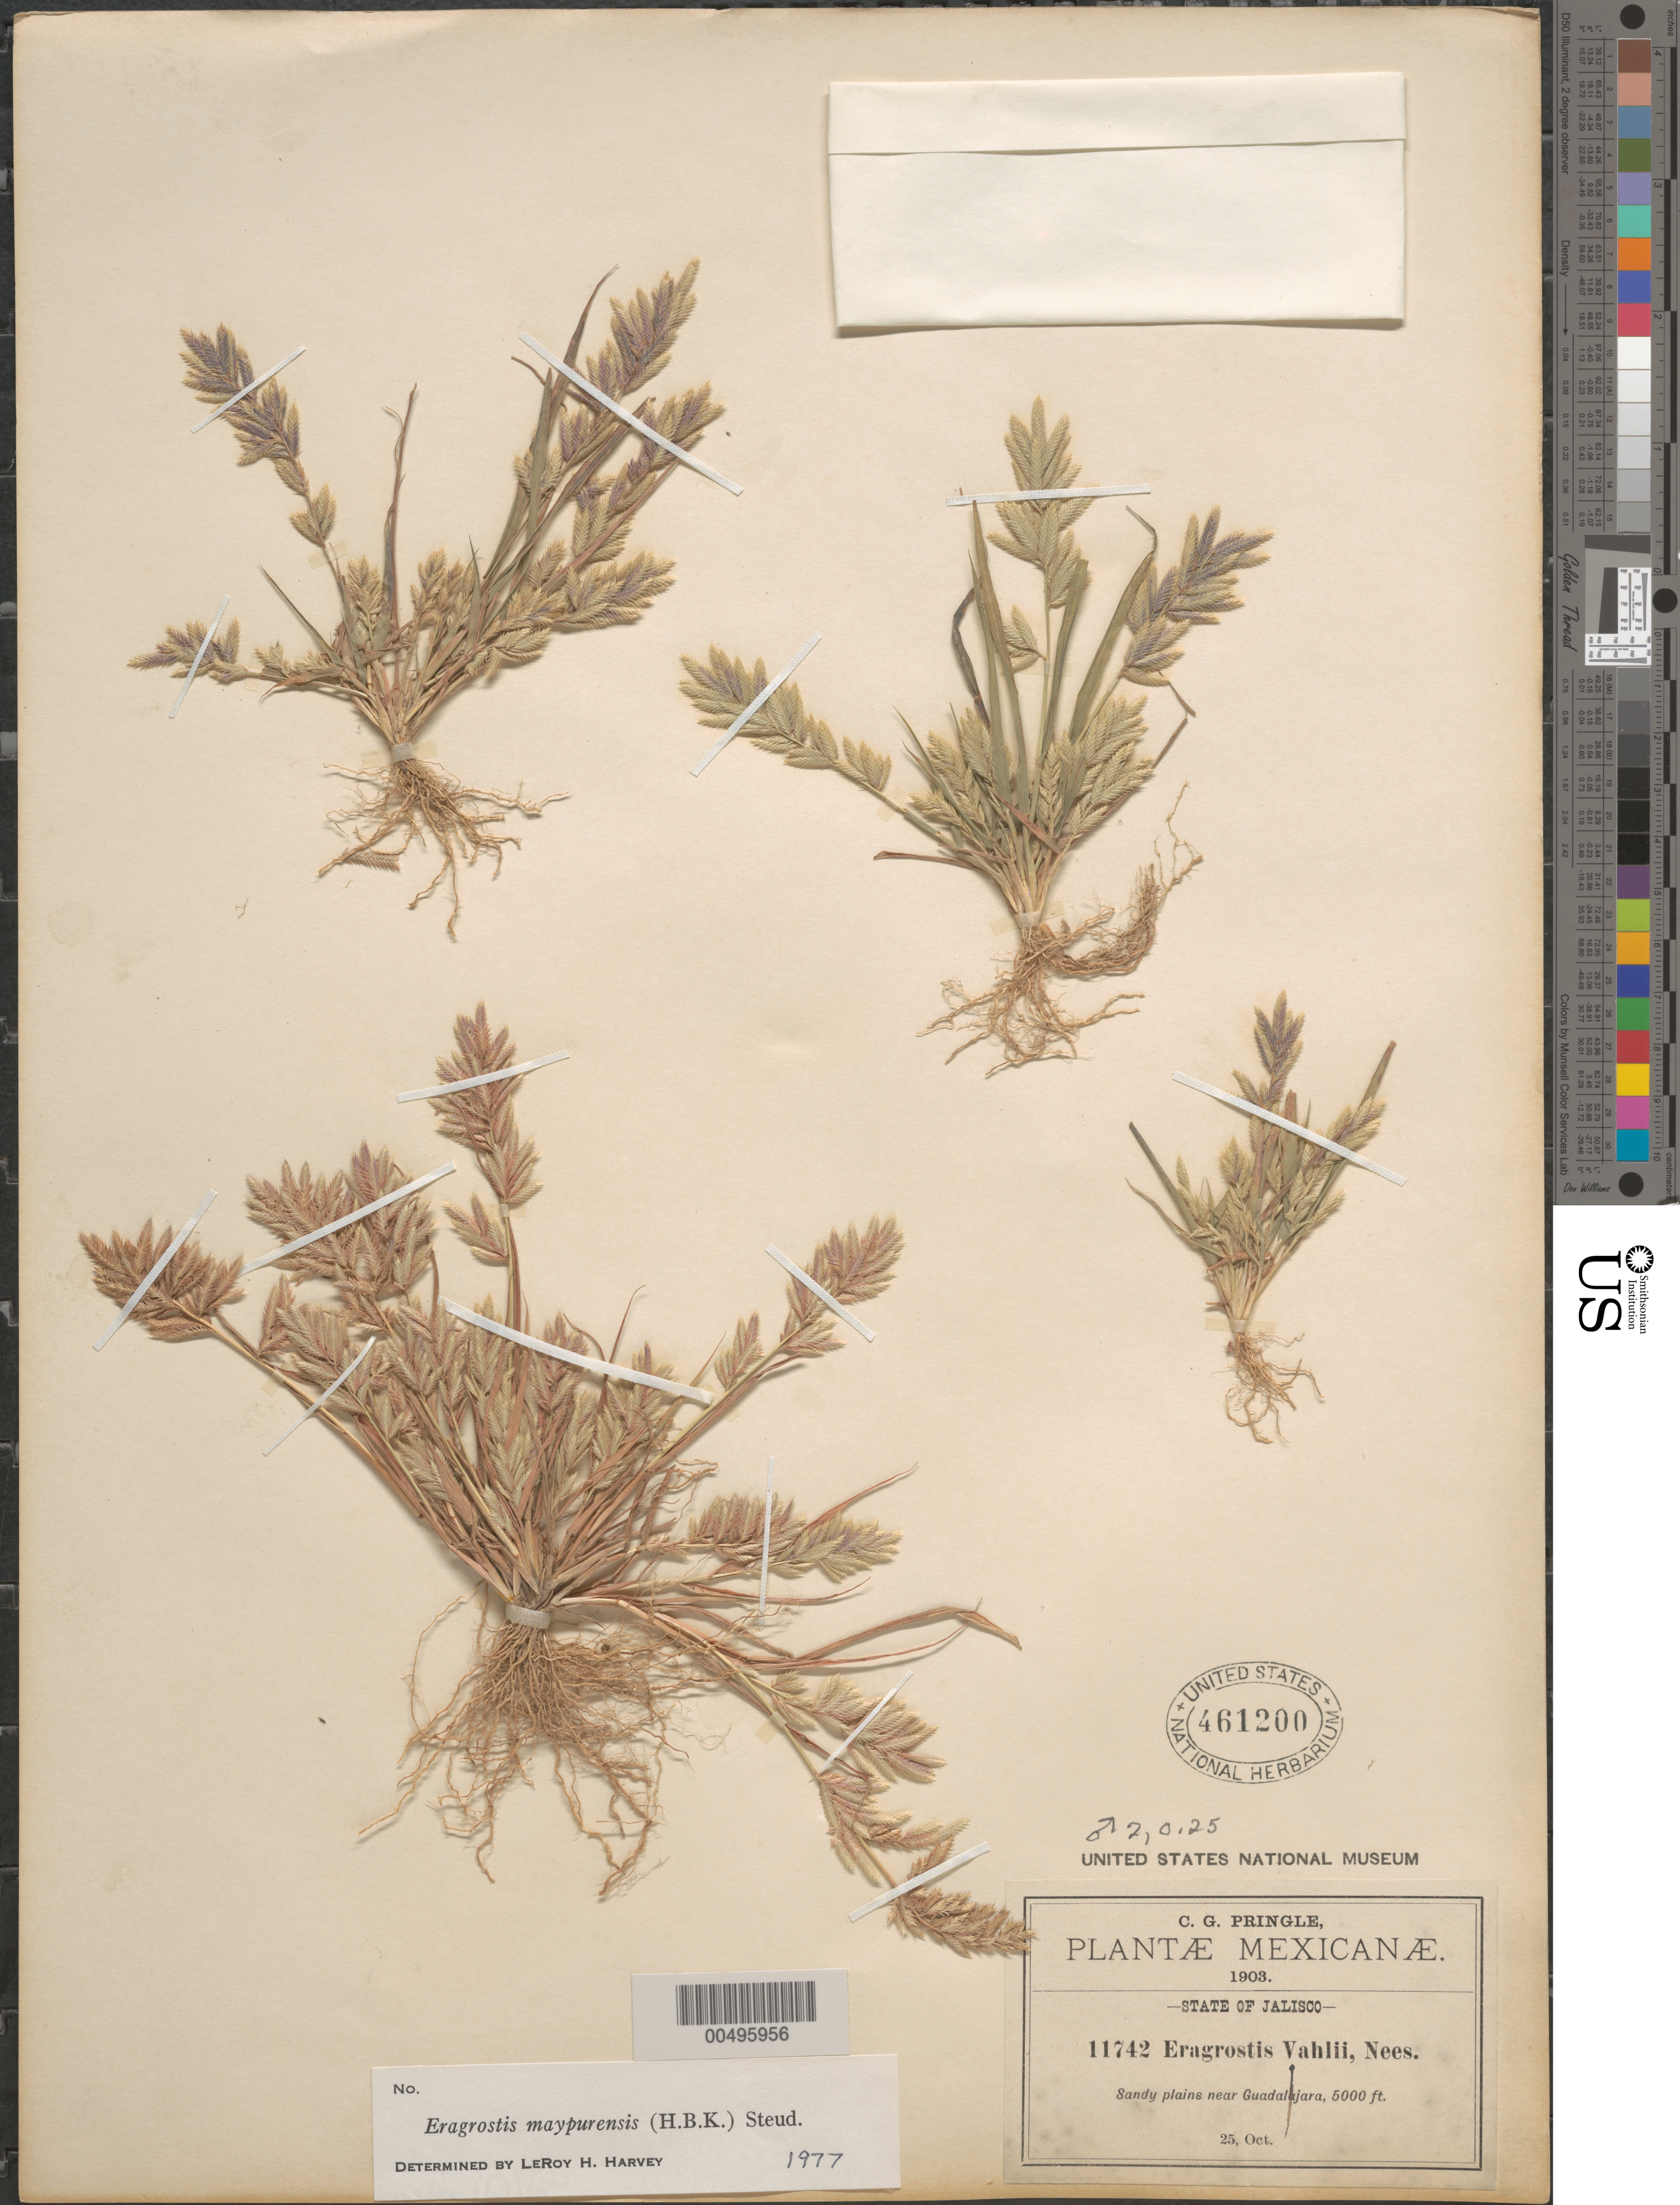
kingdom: Plantae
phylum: Tracheophyta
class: Liliopsida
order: Poales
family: Poaceae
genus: Eragrostis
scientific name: Eragrostis maypurensis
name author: (Kunth) Steud.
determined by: Harvey, L. H.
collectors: C. G. Pringle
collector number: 11742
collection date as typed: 25 Oct 1903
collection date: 1903-10-25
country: Mexico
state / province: Jalisco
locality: Near Guadalajara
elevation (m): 1524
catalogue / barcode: US 461200